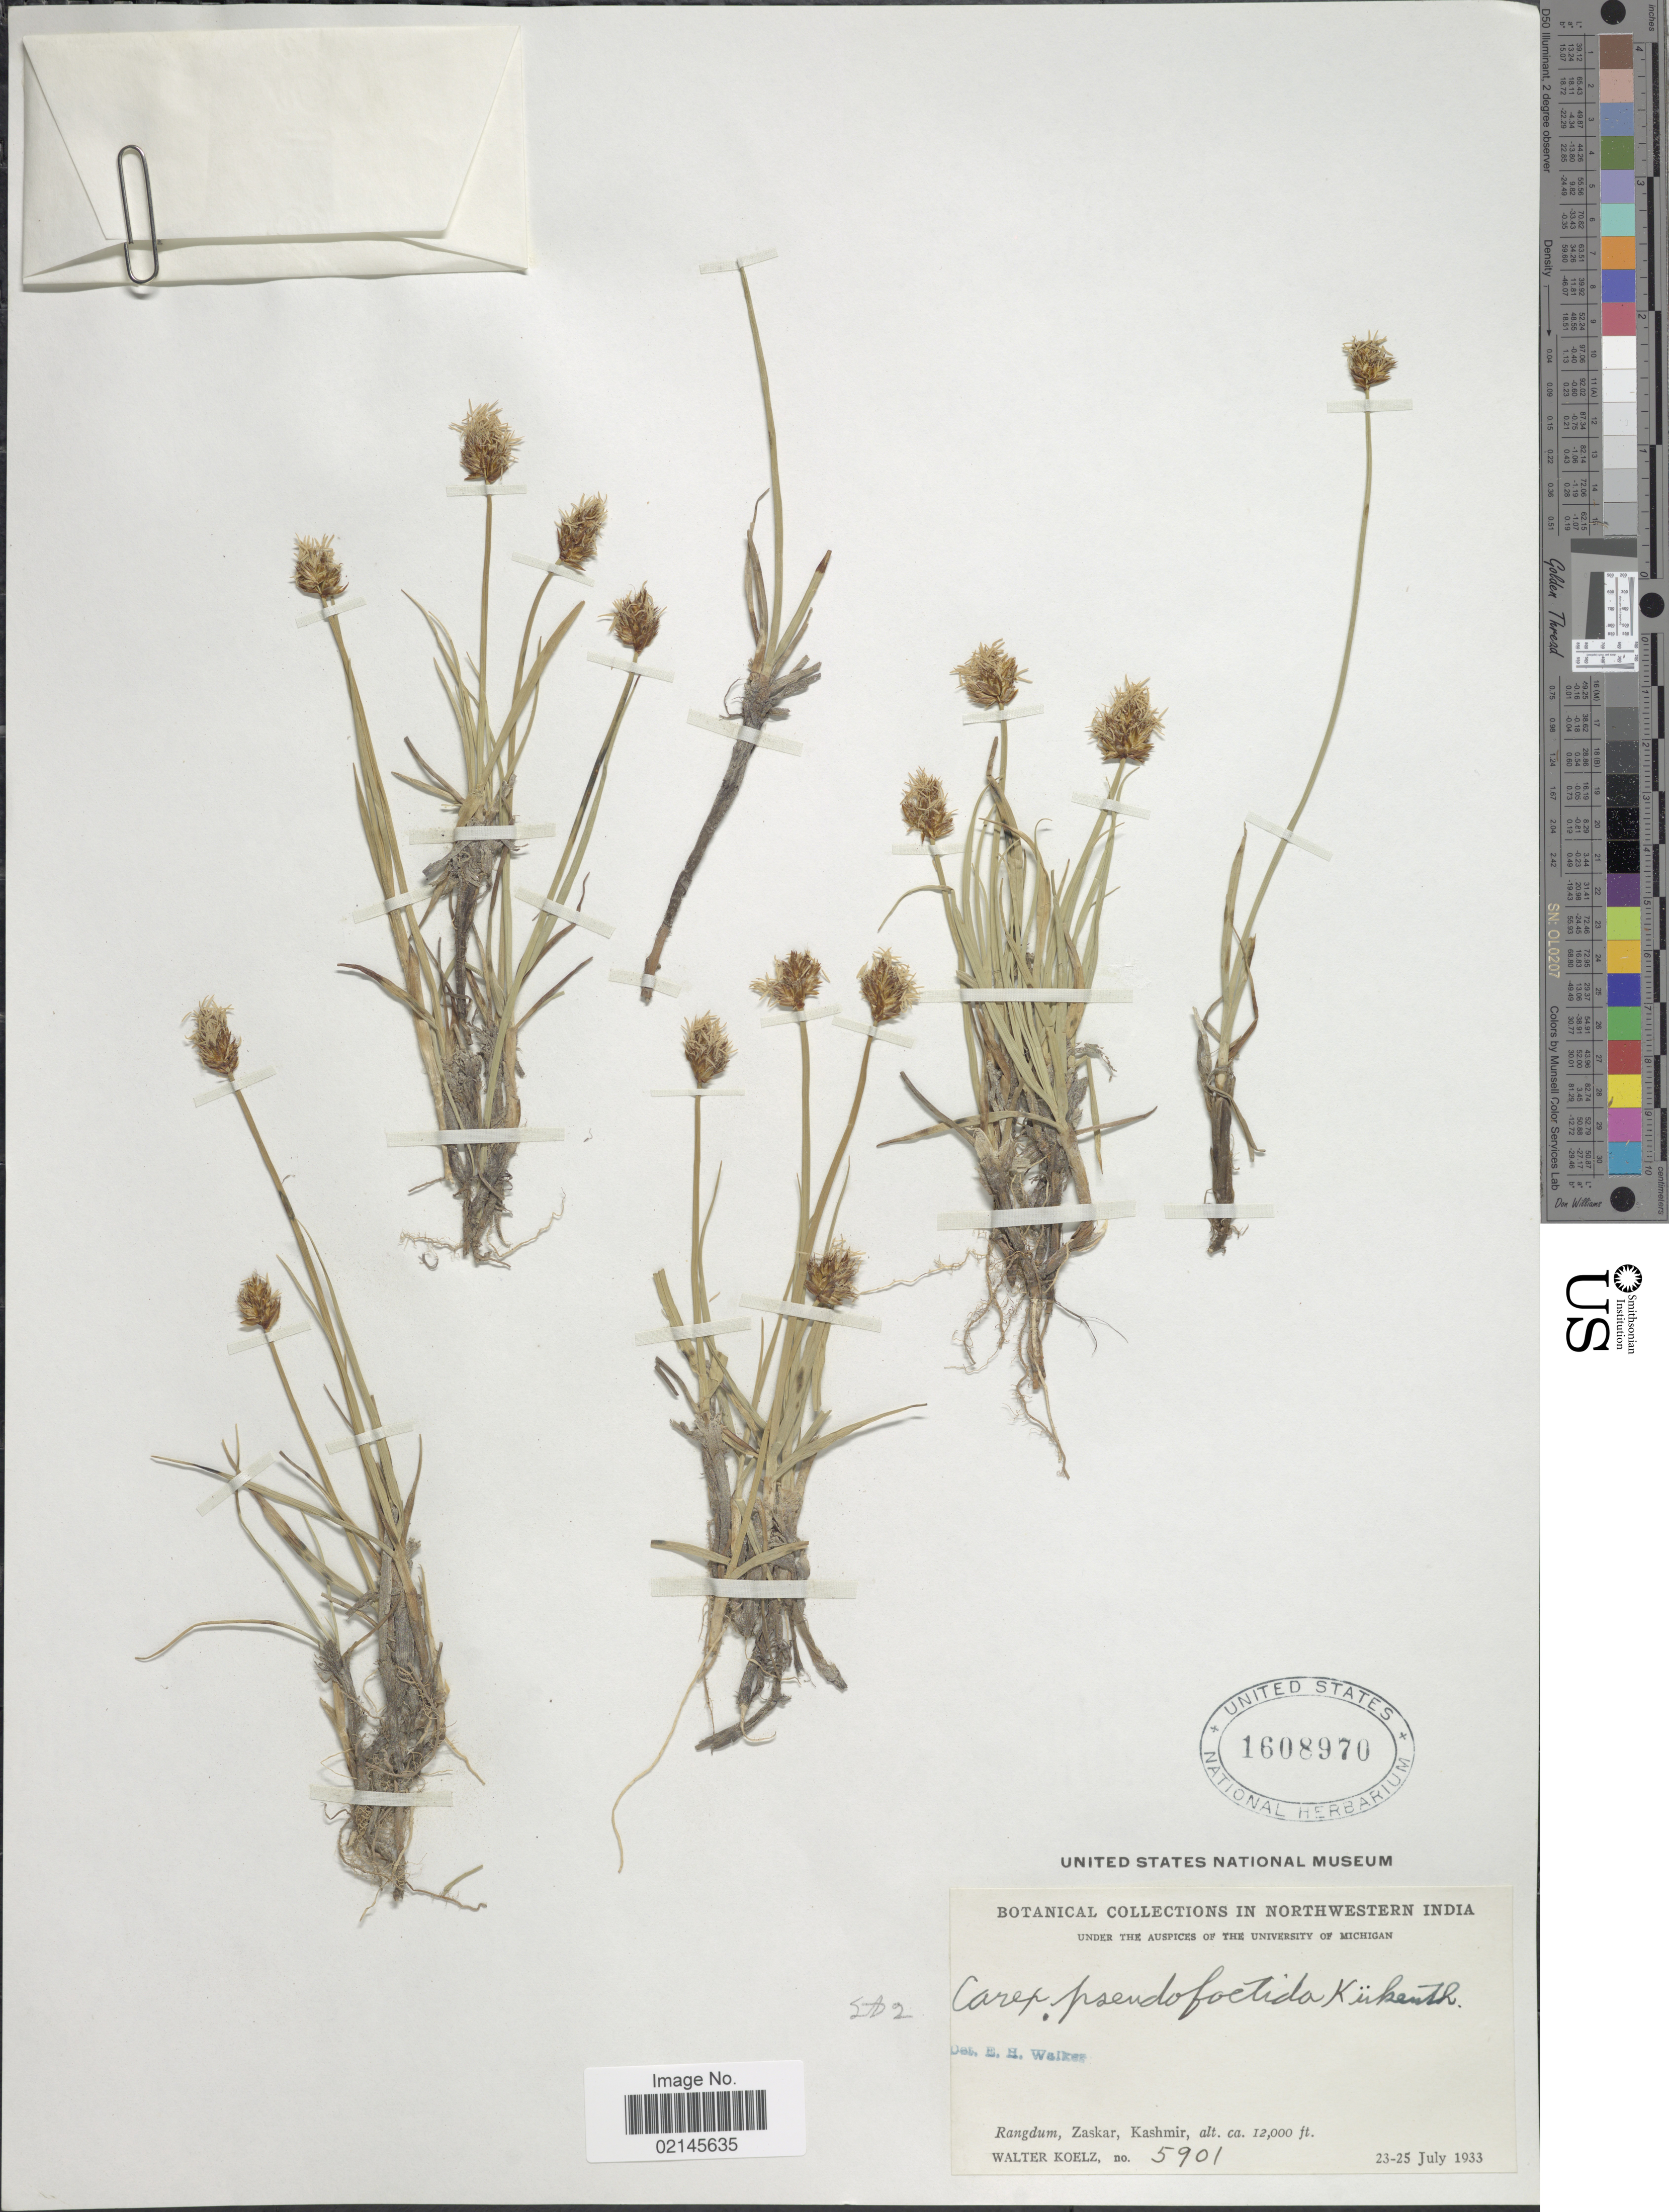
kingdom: Plantae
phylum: Tracheophyta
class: Liliopsida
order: Poales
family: Cyperaceae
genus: Carex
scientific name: Carex pseudofoetida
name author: Kük.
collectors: W. N. Koelz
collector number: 5901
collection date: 1933-07-23/1933-07-25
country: India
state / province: Jammu and Kashmir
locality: Northwestern India, Rangdum, Zaskar, Kashmir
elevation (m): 3658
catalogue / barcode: US 1608970